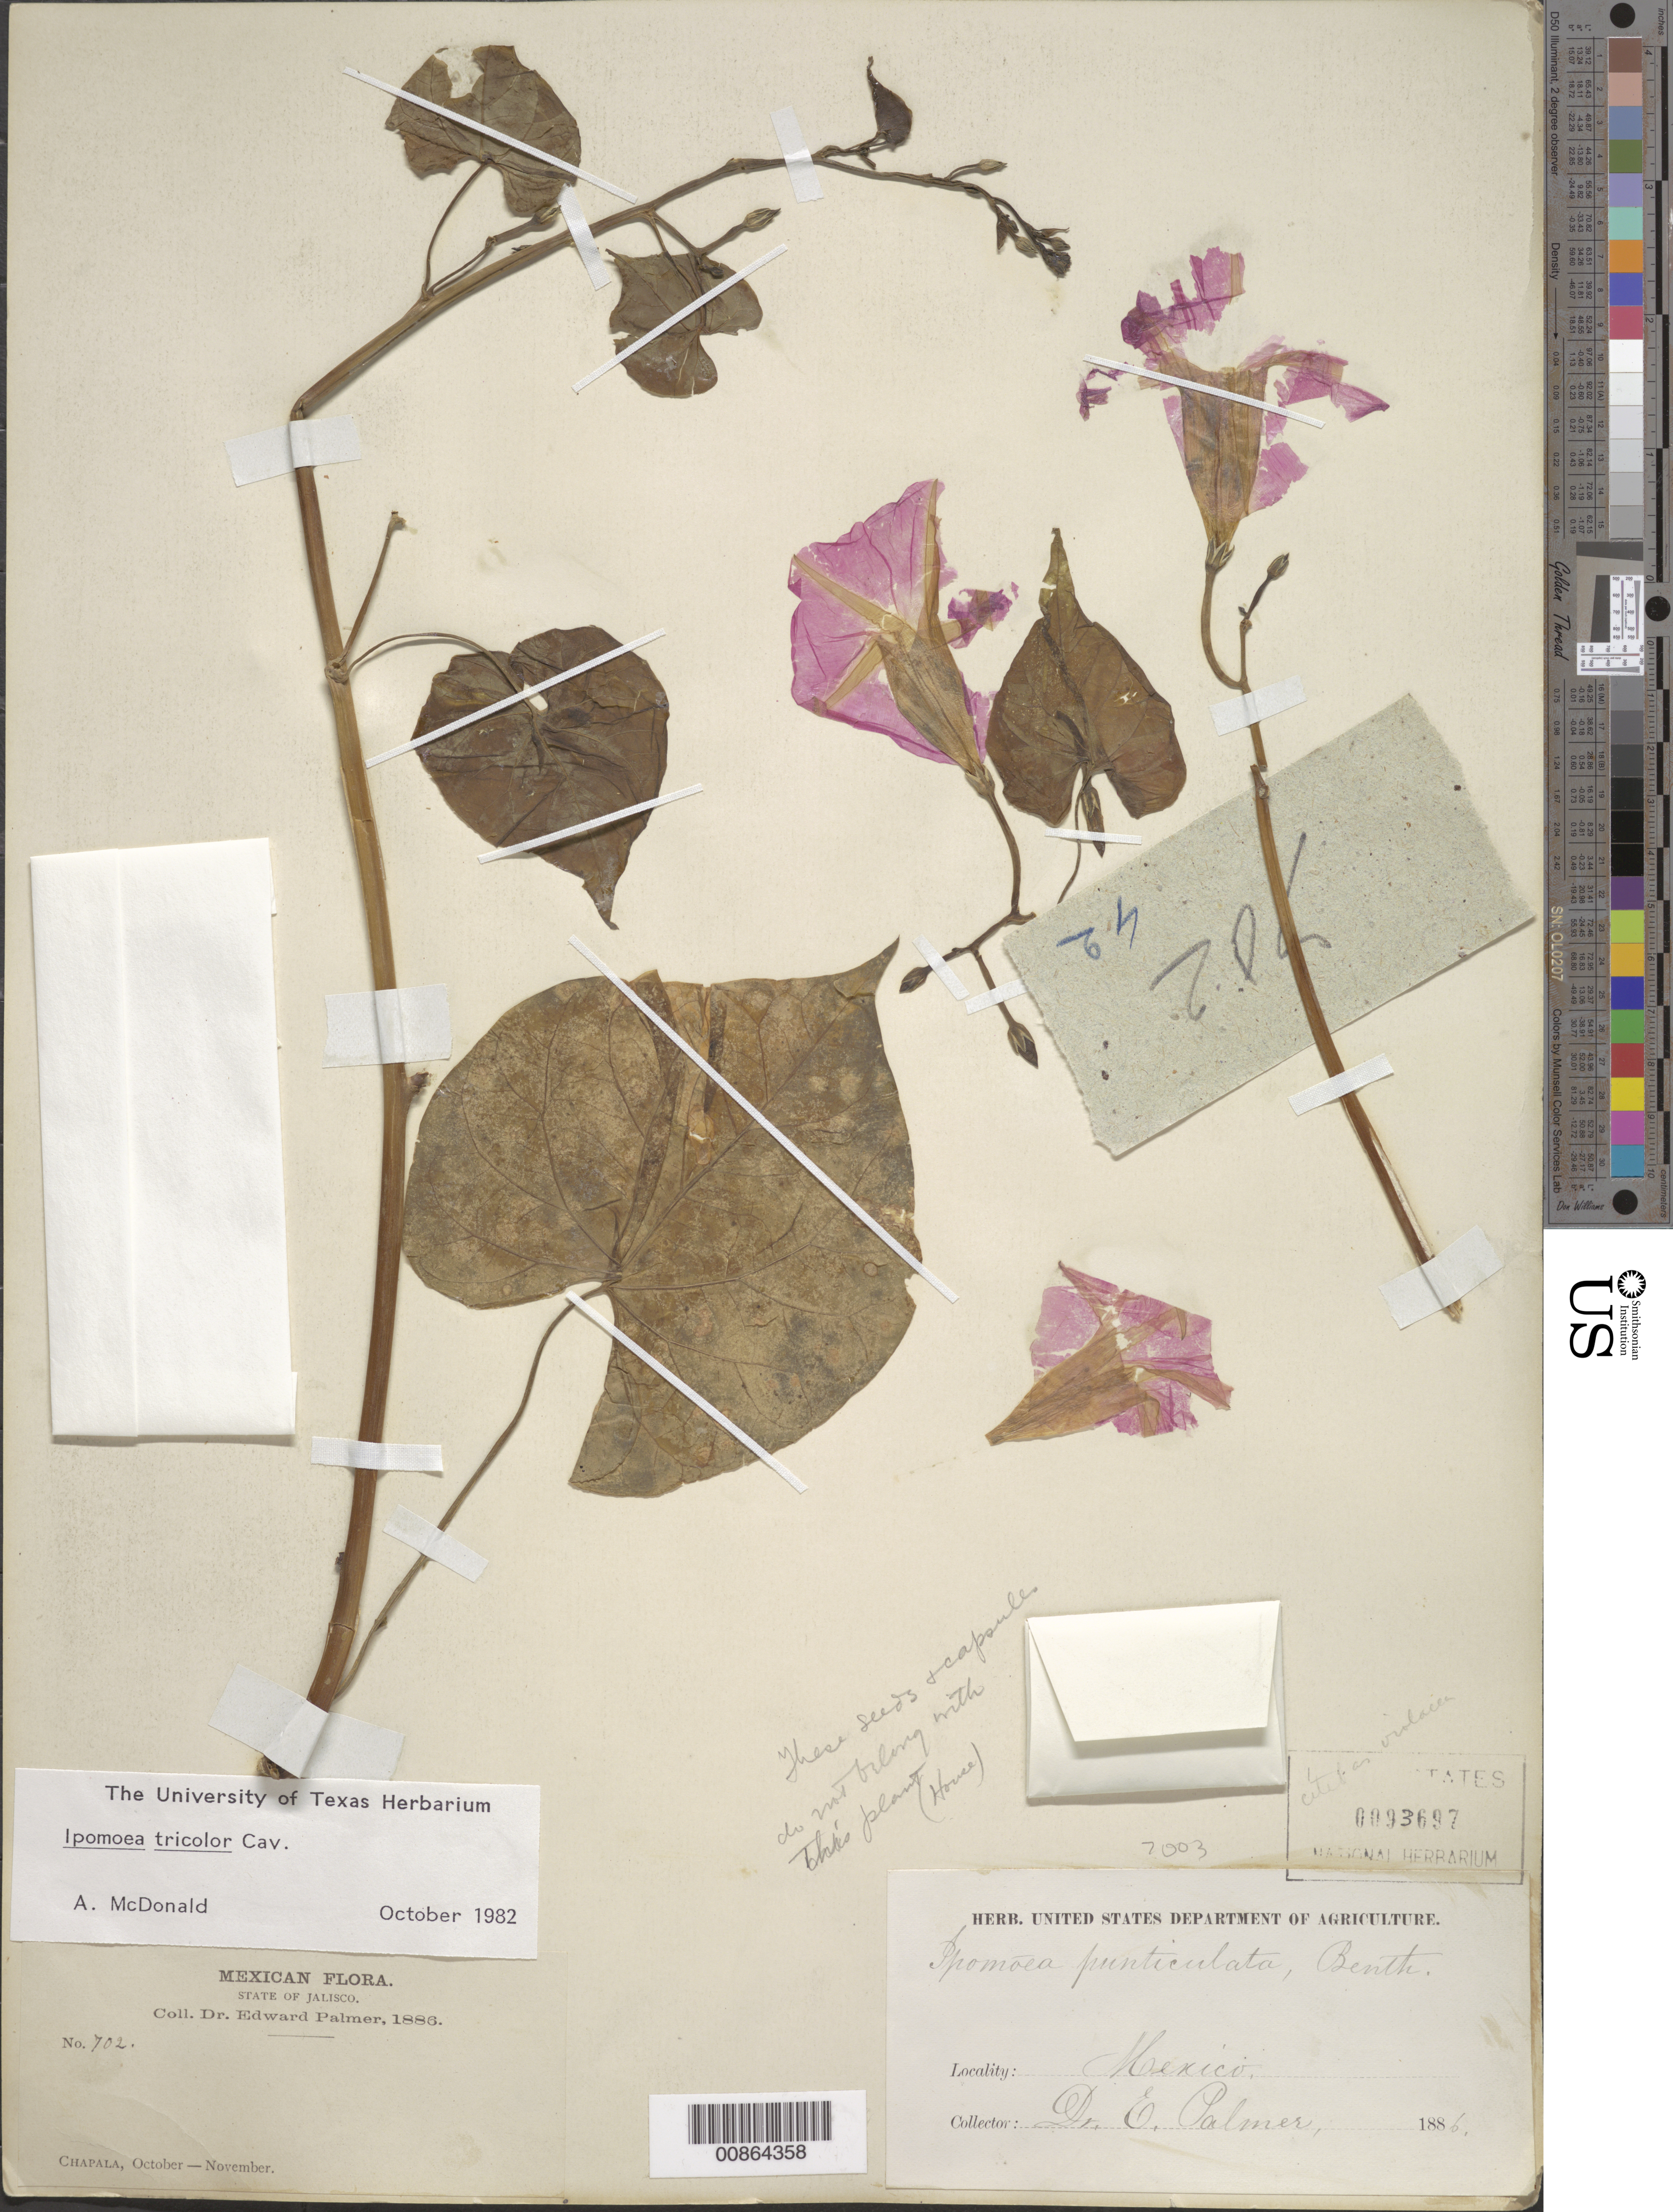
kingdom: Plantae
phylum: Tracheophyta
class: Magnoliopsida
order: Solanales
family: Convolvulaceae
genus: Ipomoea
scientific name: Ipomoea tricolor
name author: Cav.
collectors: E. Palmer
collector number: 702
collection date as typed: Oct 1886 to -- Nov 1886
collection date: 1886-10/1886-11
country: Mexico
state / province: Jalisco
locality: Chapala, Jalisco.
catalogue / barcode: US 93697